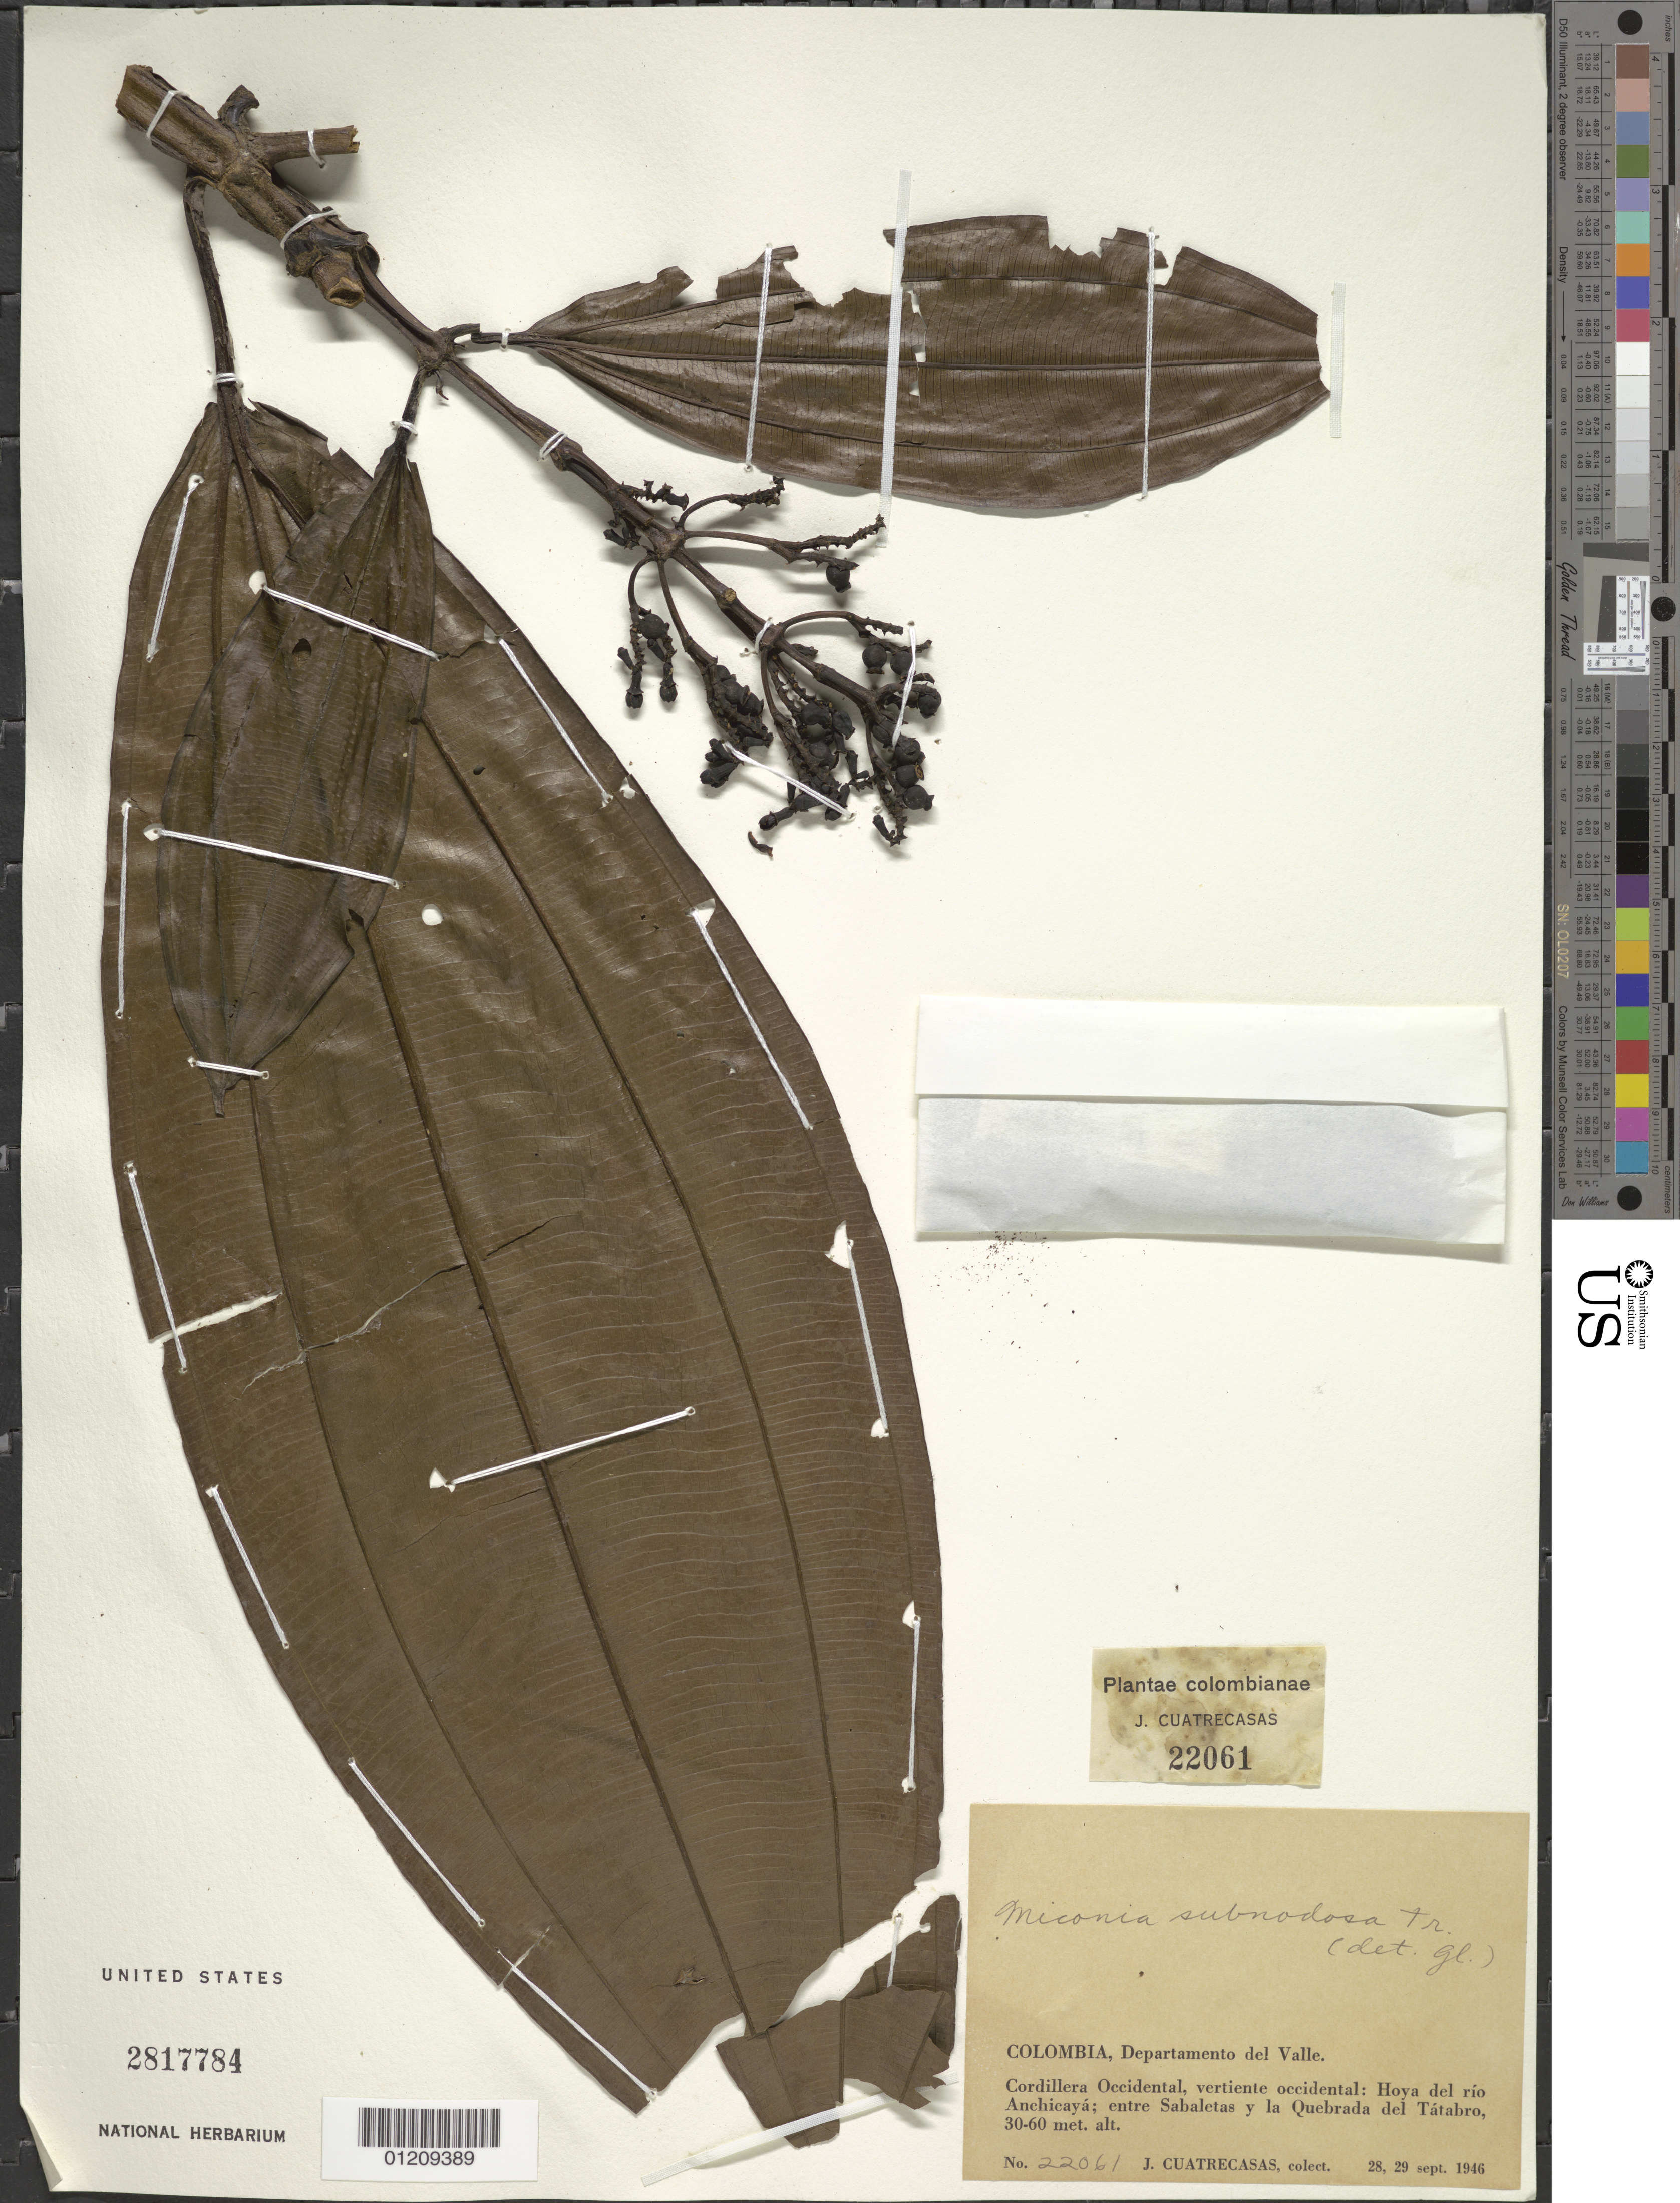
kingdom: Plantae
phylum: Tracheophyta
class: Magnoliopsida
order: Myrtales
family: Melastomataceae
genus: Miconia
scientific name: Miconia reducens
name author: Triana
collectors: J. Cuatrecasas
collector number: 22061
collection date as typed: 28 Sep 1946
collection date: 1946-09-28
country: Colombia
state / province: Valle del Cauca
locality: Cordillera Occidental, vertiente occidental: Hoya del río Anchicayá, entre Sabaletas y la Quebrada del Tátabro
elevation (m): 30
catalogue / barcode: US 2817784